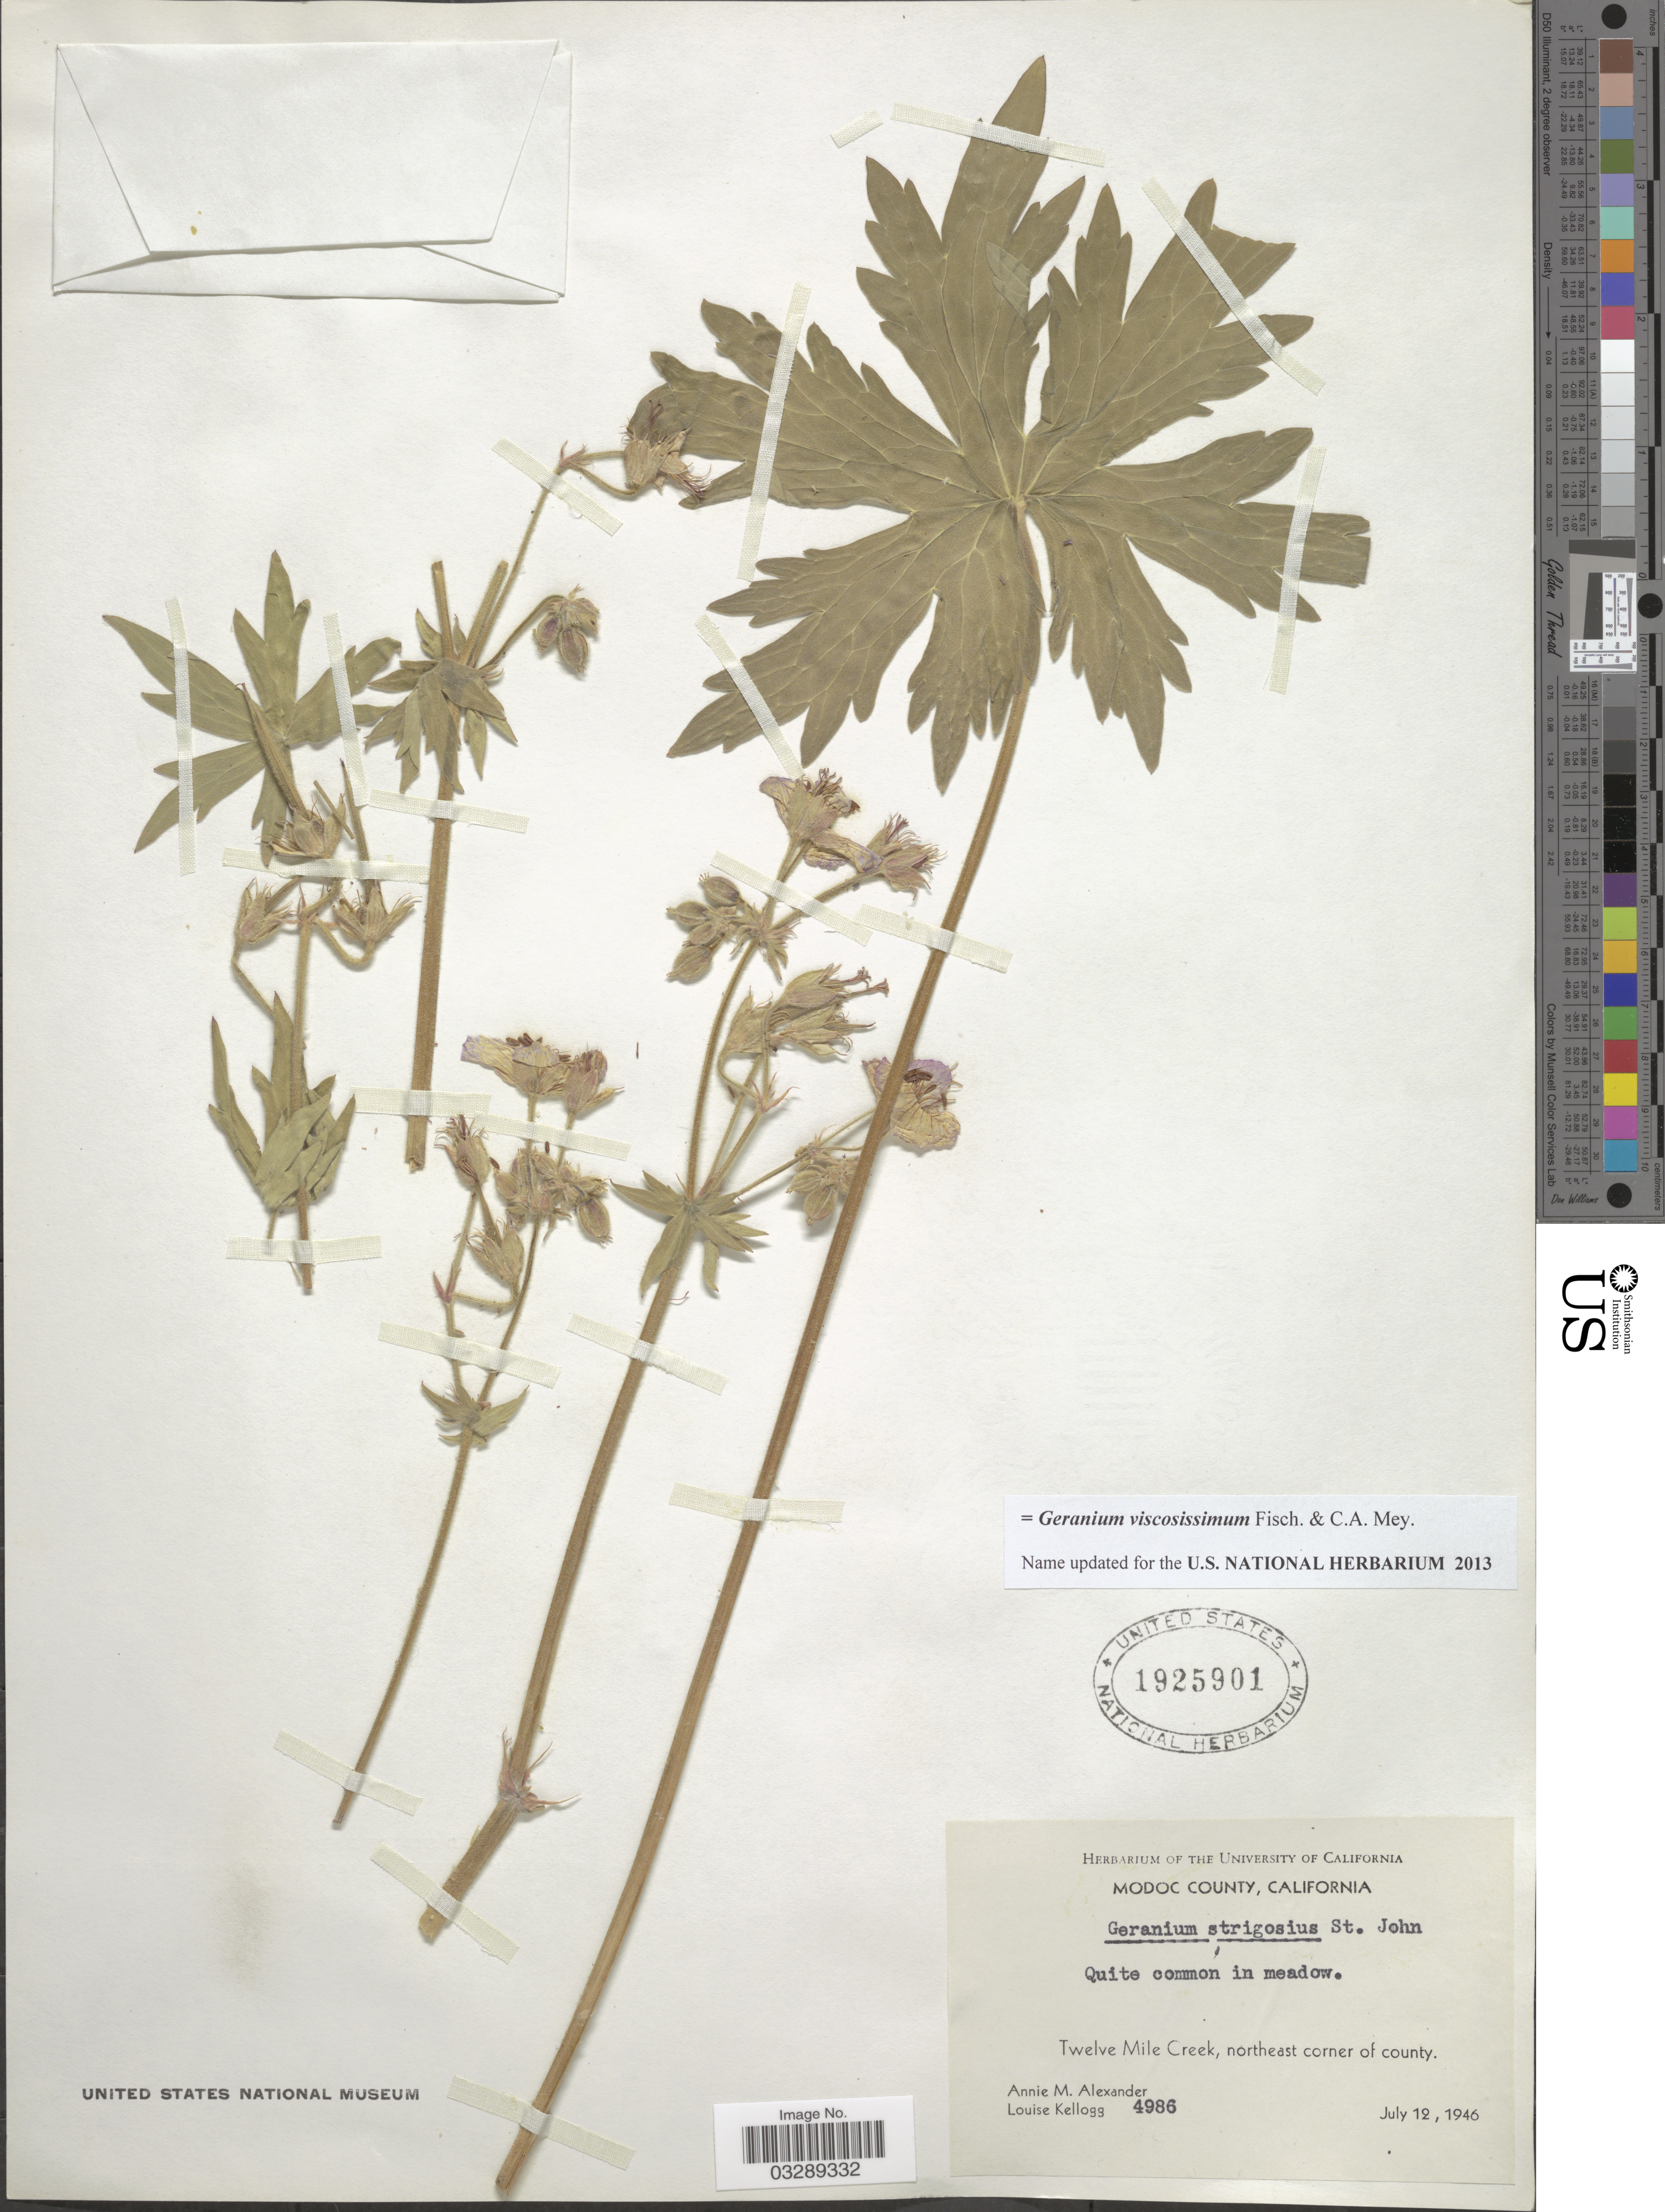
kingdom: Plantae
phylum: Tracheophyta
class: Magnoliopsida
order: Geraniales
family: Geraniaceae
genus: Geranium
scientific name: Geranium viscosissimum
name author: Fisch. & C.A. Mey.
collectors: A. M. Alexander & L. Kellogg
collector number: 4986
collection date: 1946-07-12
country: United States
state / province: California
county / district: Modoc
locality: Modoc County, Twelve Mile Creek, northeast corner of county.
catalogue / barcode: US 1925901